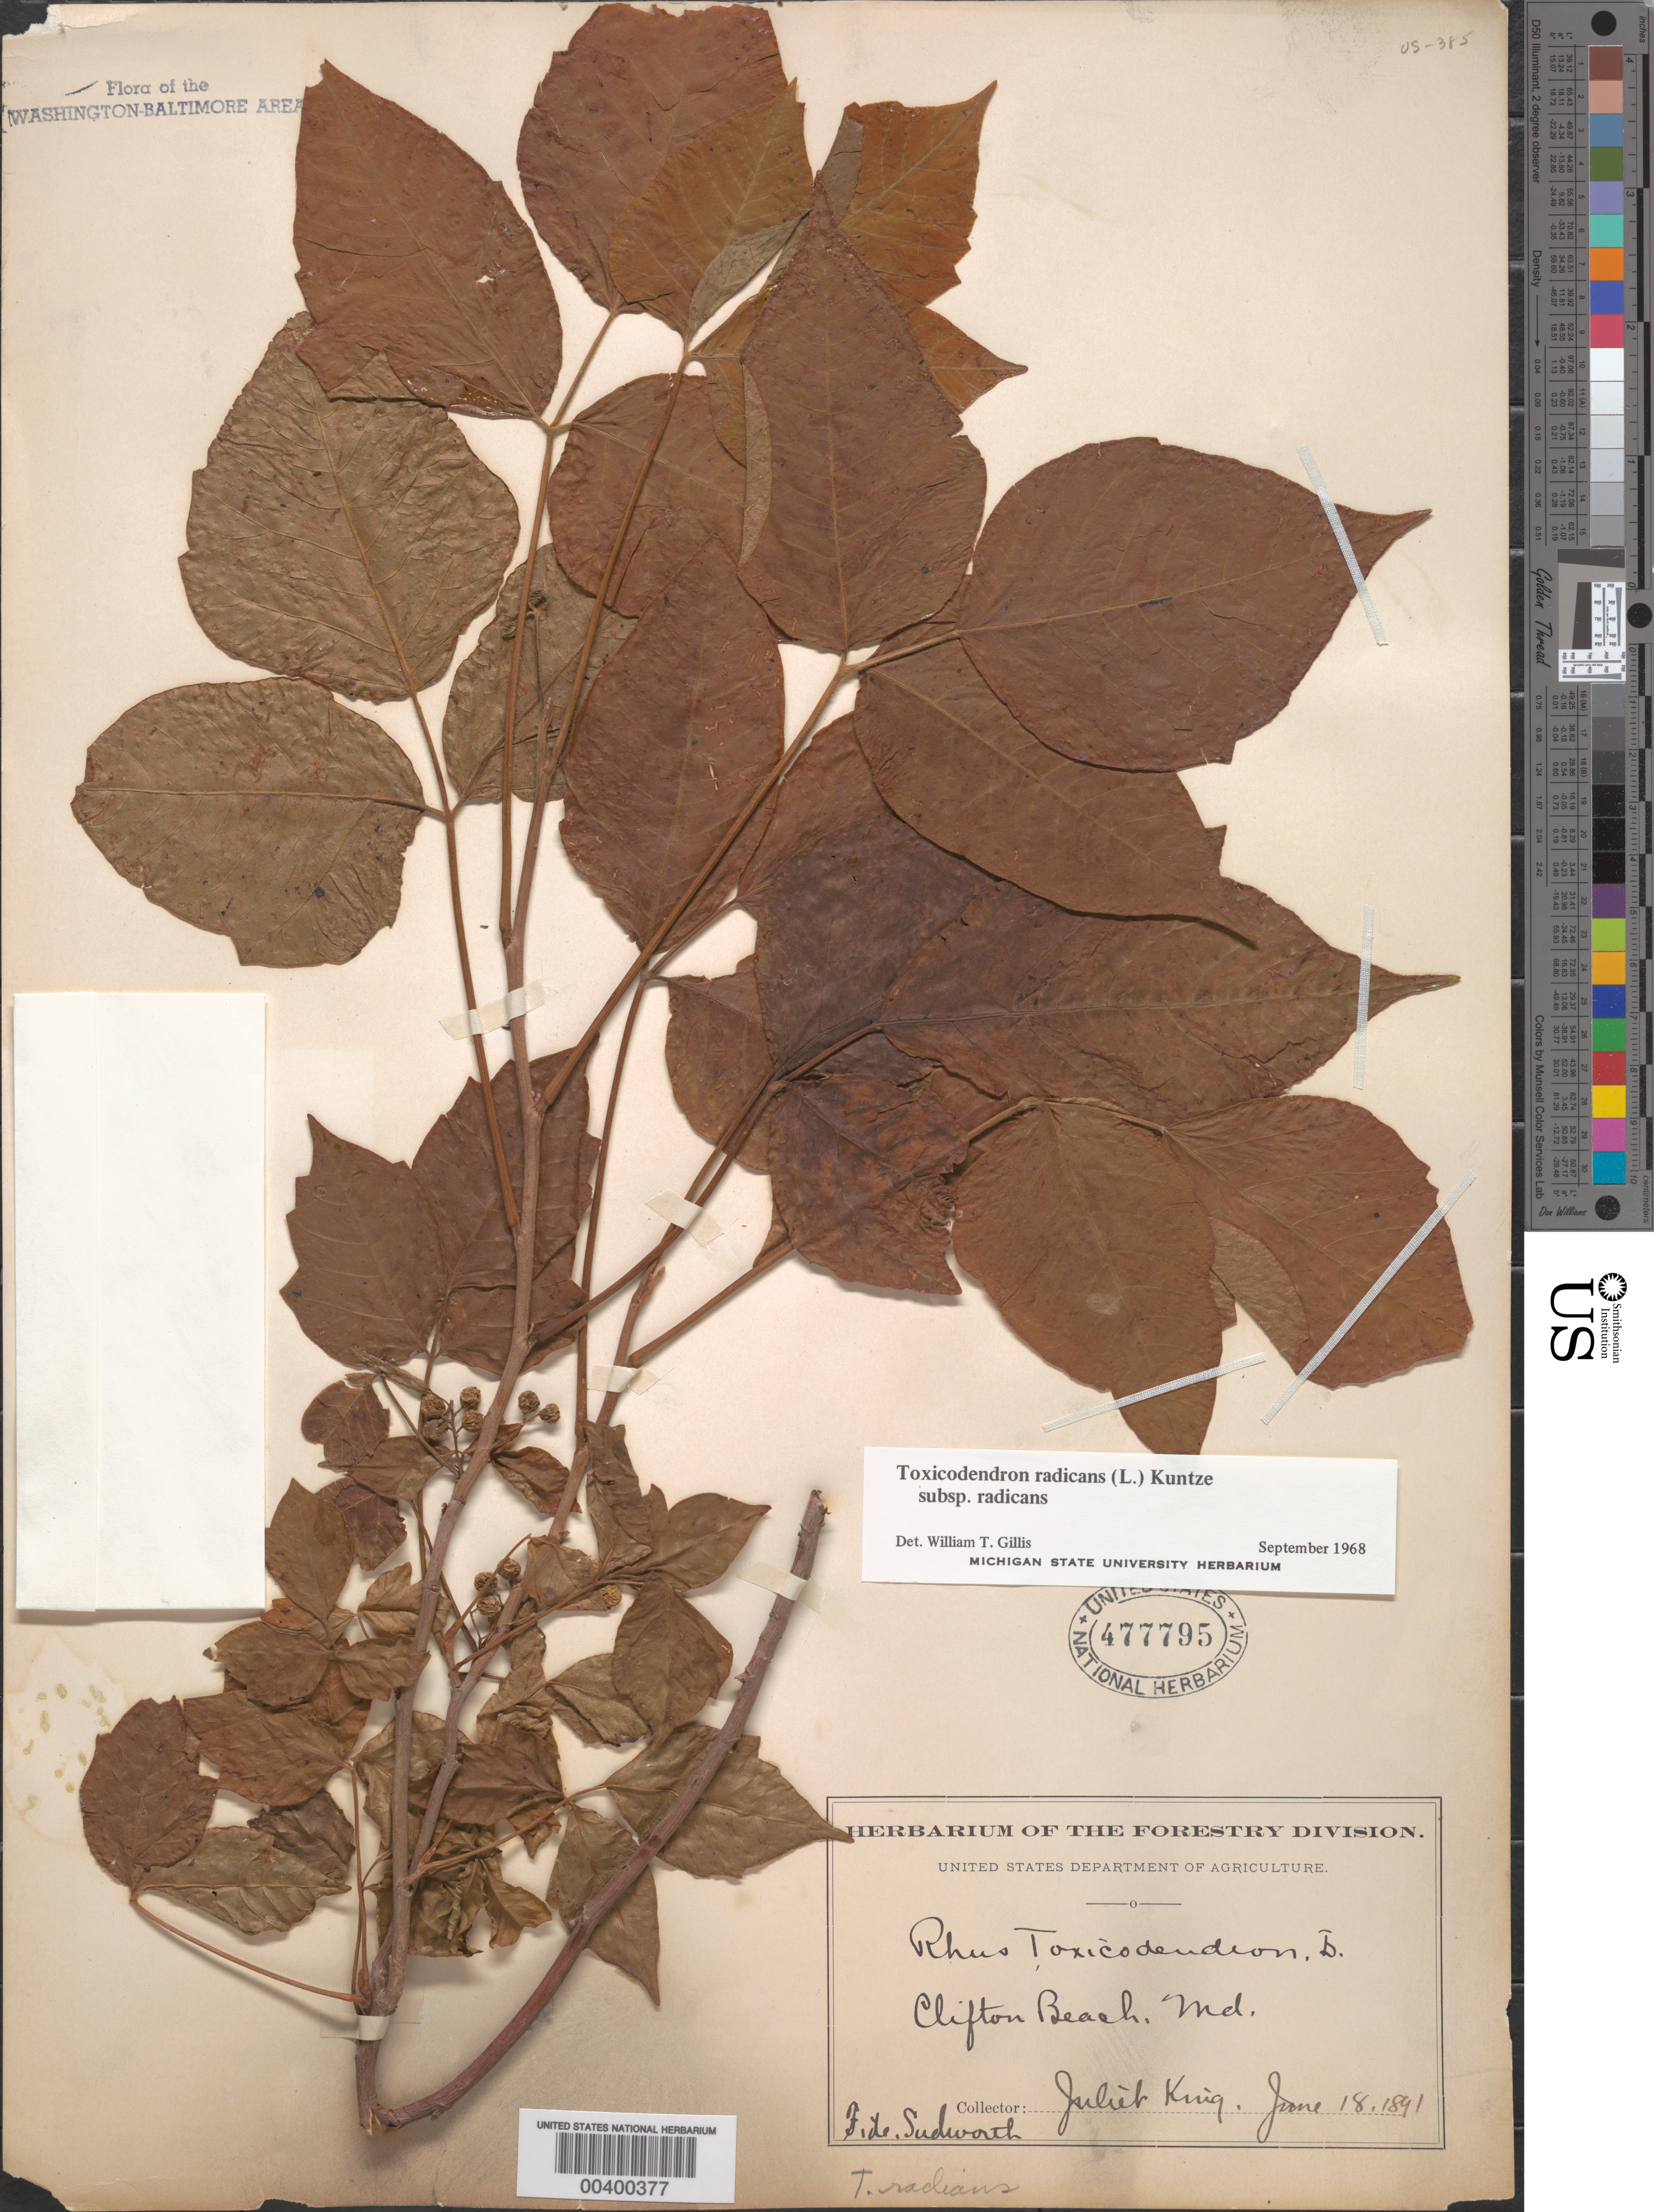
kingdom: Plantae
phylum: Tracheophyta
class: Magnoliopsida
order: Sapindales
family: Anacardiaceae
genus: Toxicodendron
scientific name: Toxicodendron radicans subsp. radicans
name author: (L.) Kuntze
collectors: J. King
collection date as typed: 18 Jun 1891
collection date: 1891-06-18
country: United States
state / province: Maryland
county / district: Charles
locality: Clifton Beach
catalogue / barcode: US 477795